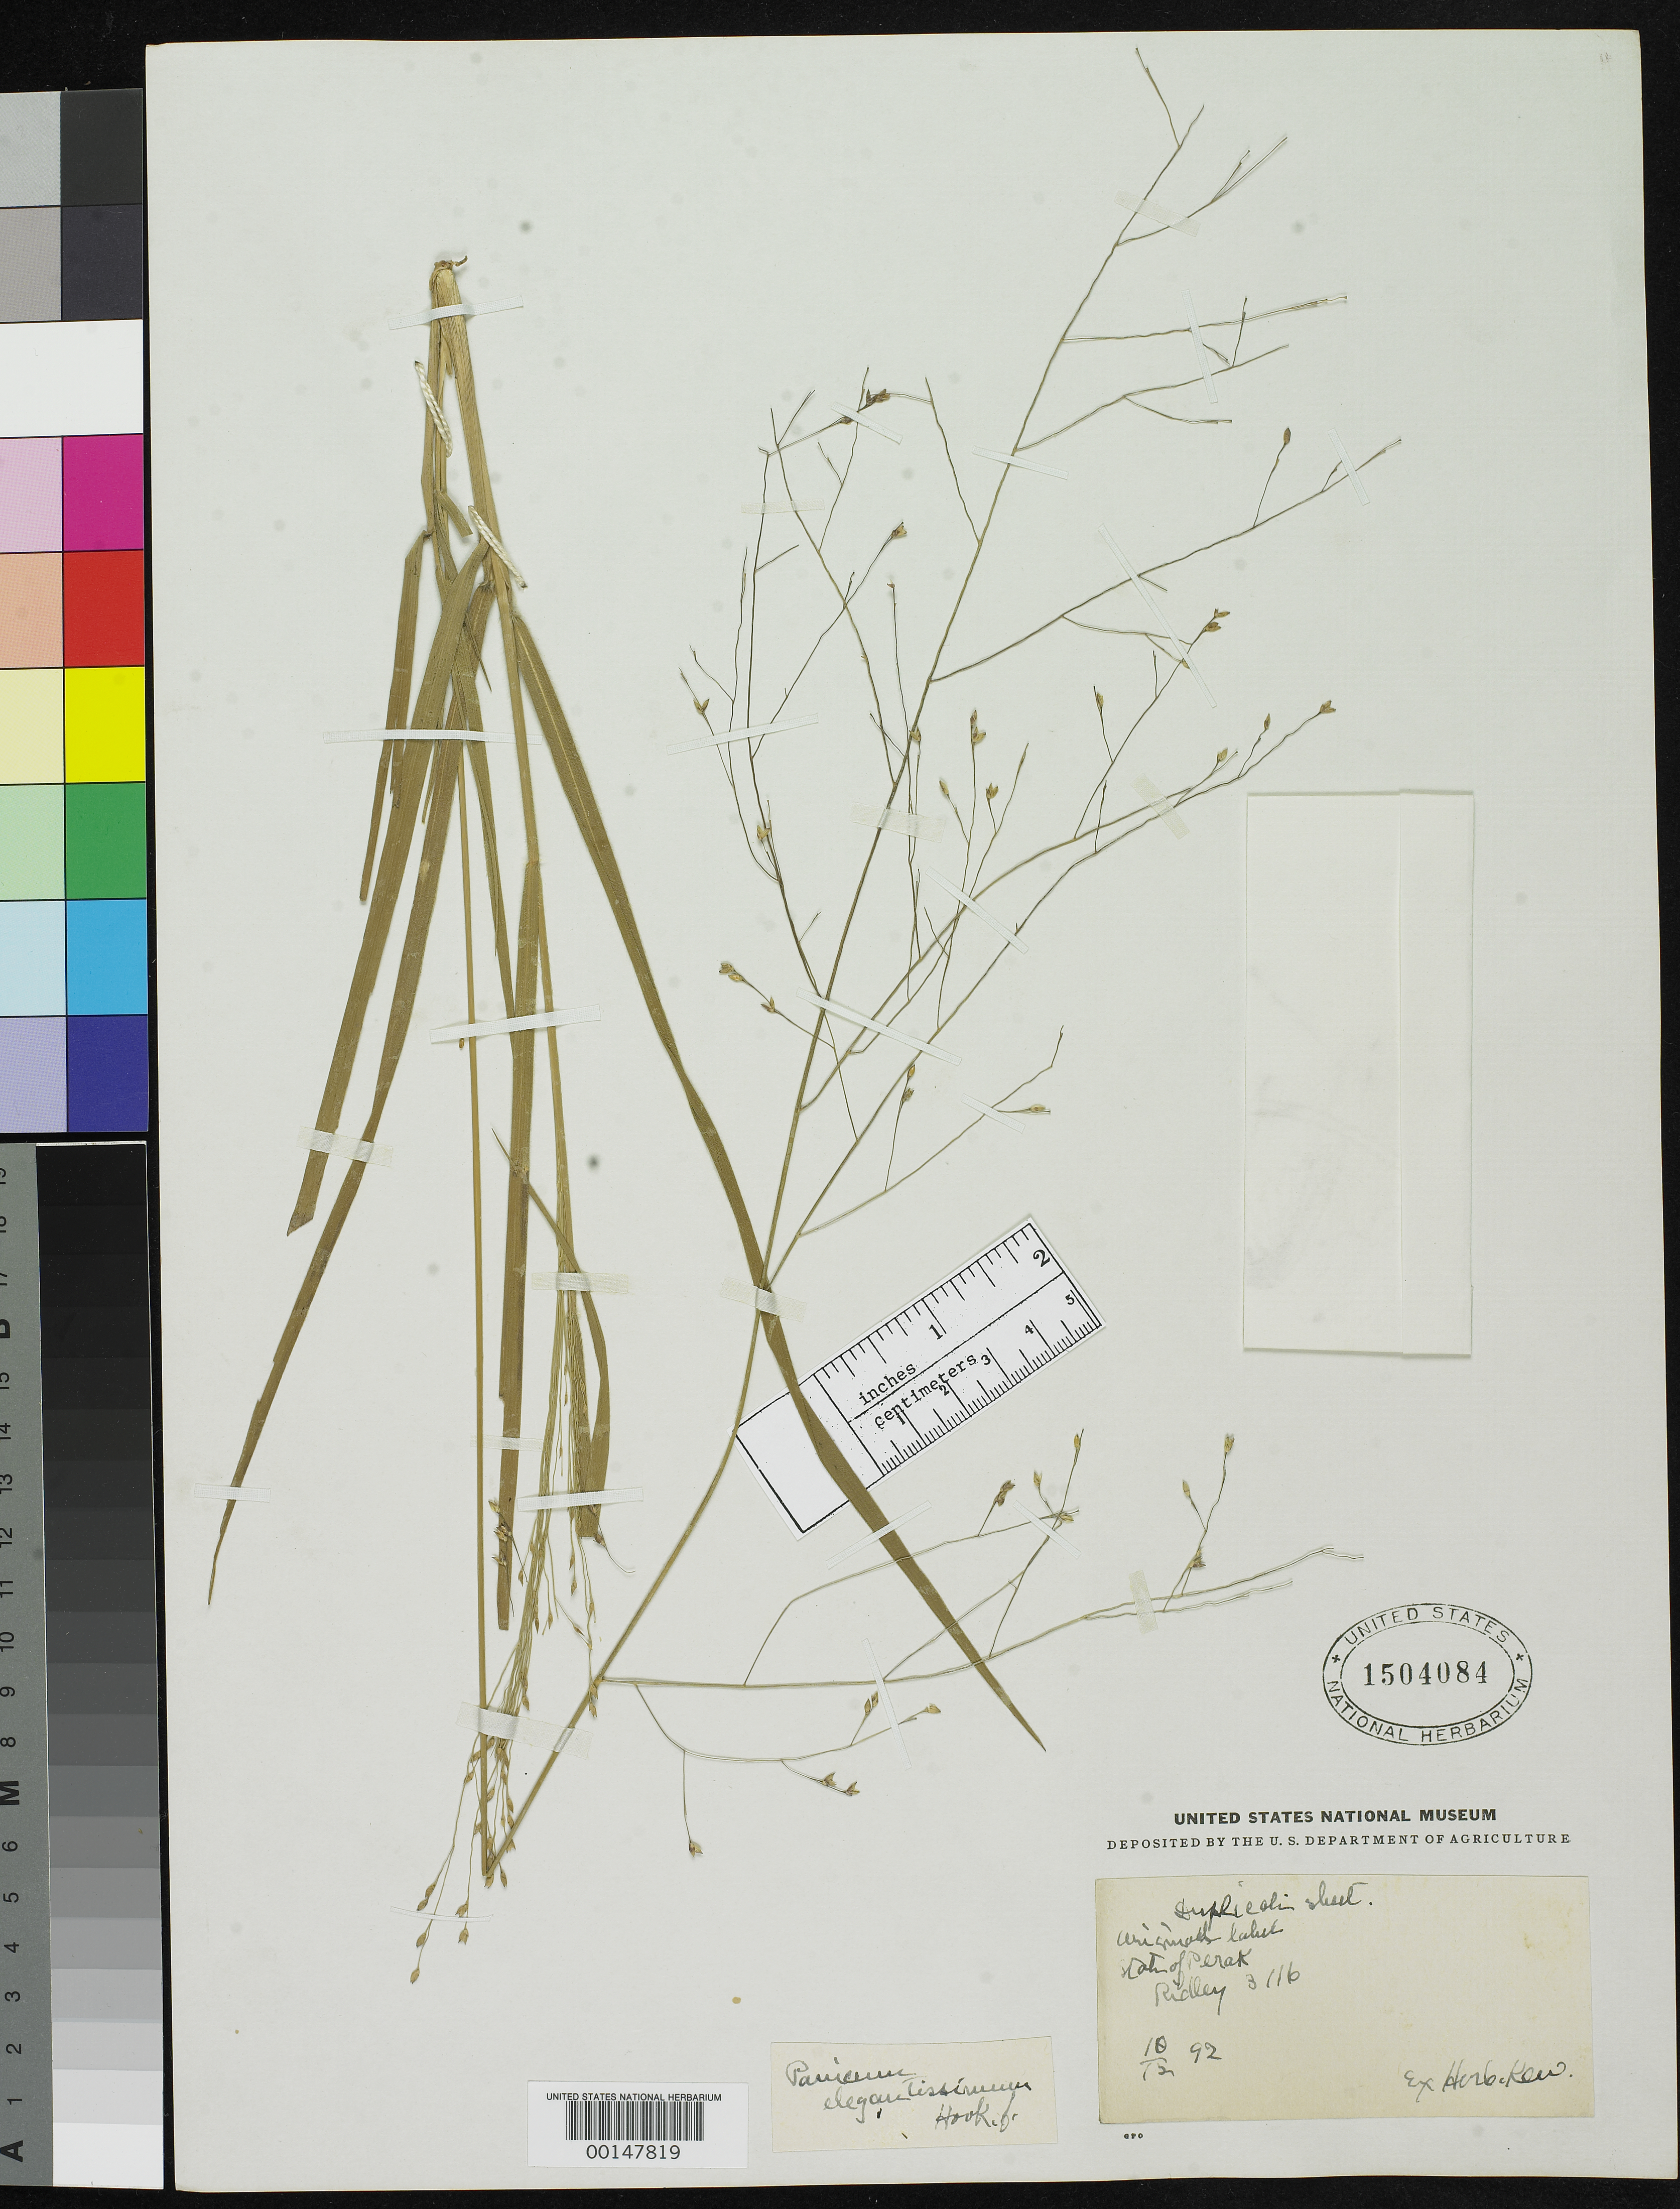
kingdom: Plantae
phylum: Tracheophyta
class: Liliopsida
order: Poales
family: Poaceae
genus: Panicum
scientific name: Panicum elegantissimum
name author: Hook. f.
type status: Isotype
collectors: H. N. Ridley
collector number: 3116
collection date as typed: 10 Dec 1892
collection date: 1892-12-10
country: Malaysia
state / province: Perak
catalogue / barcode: US 1504084